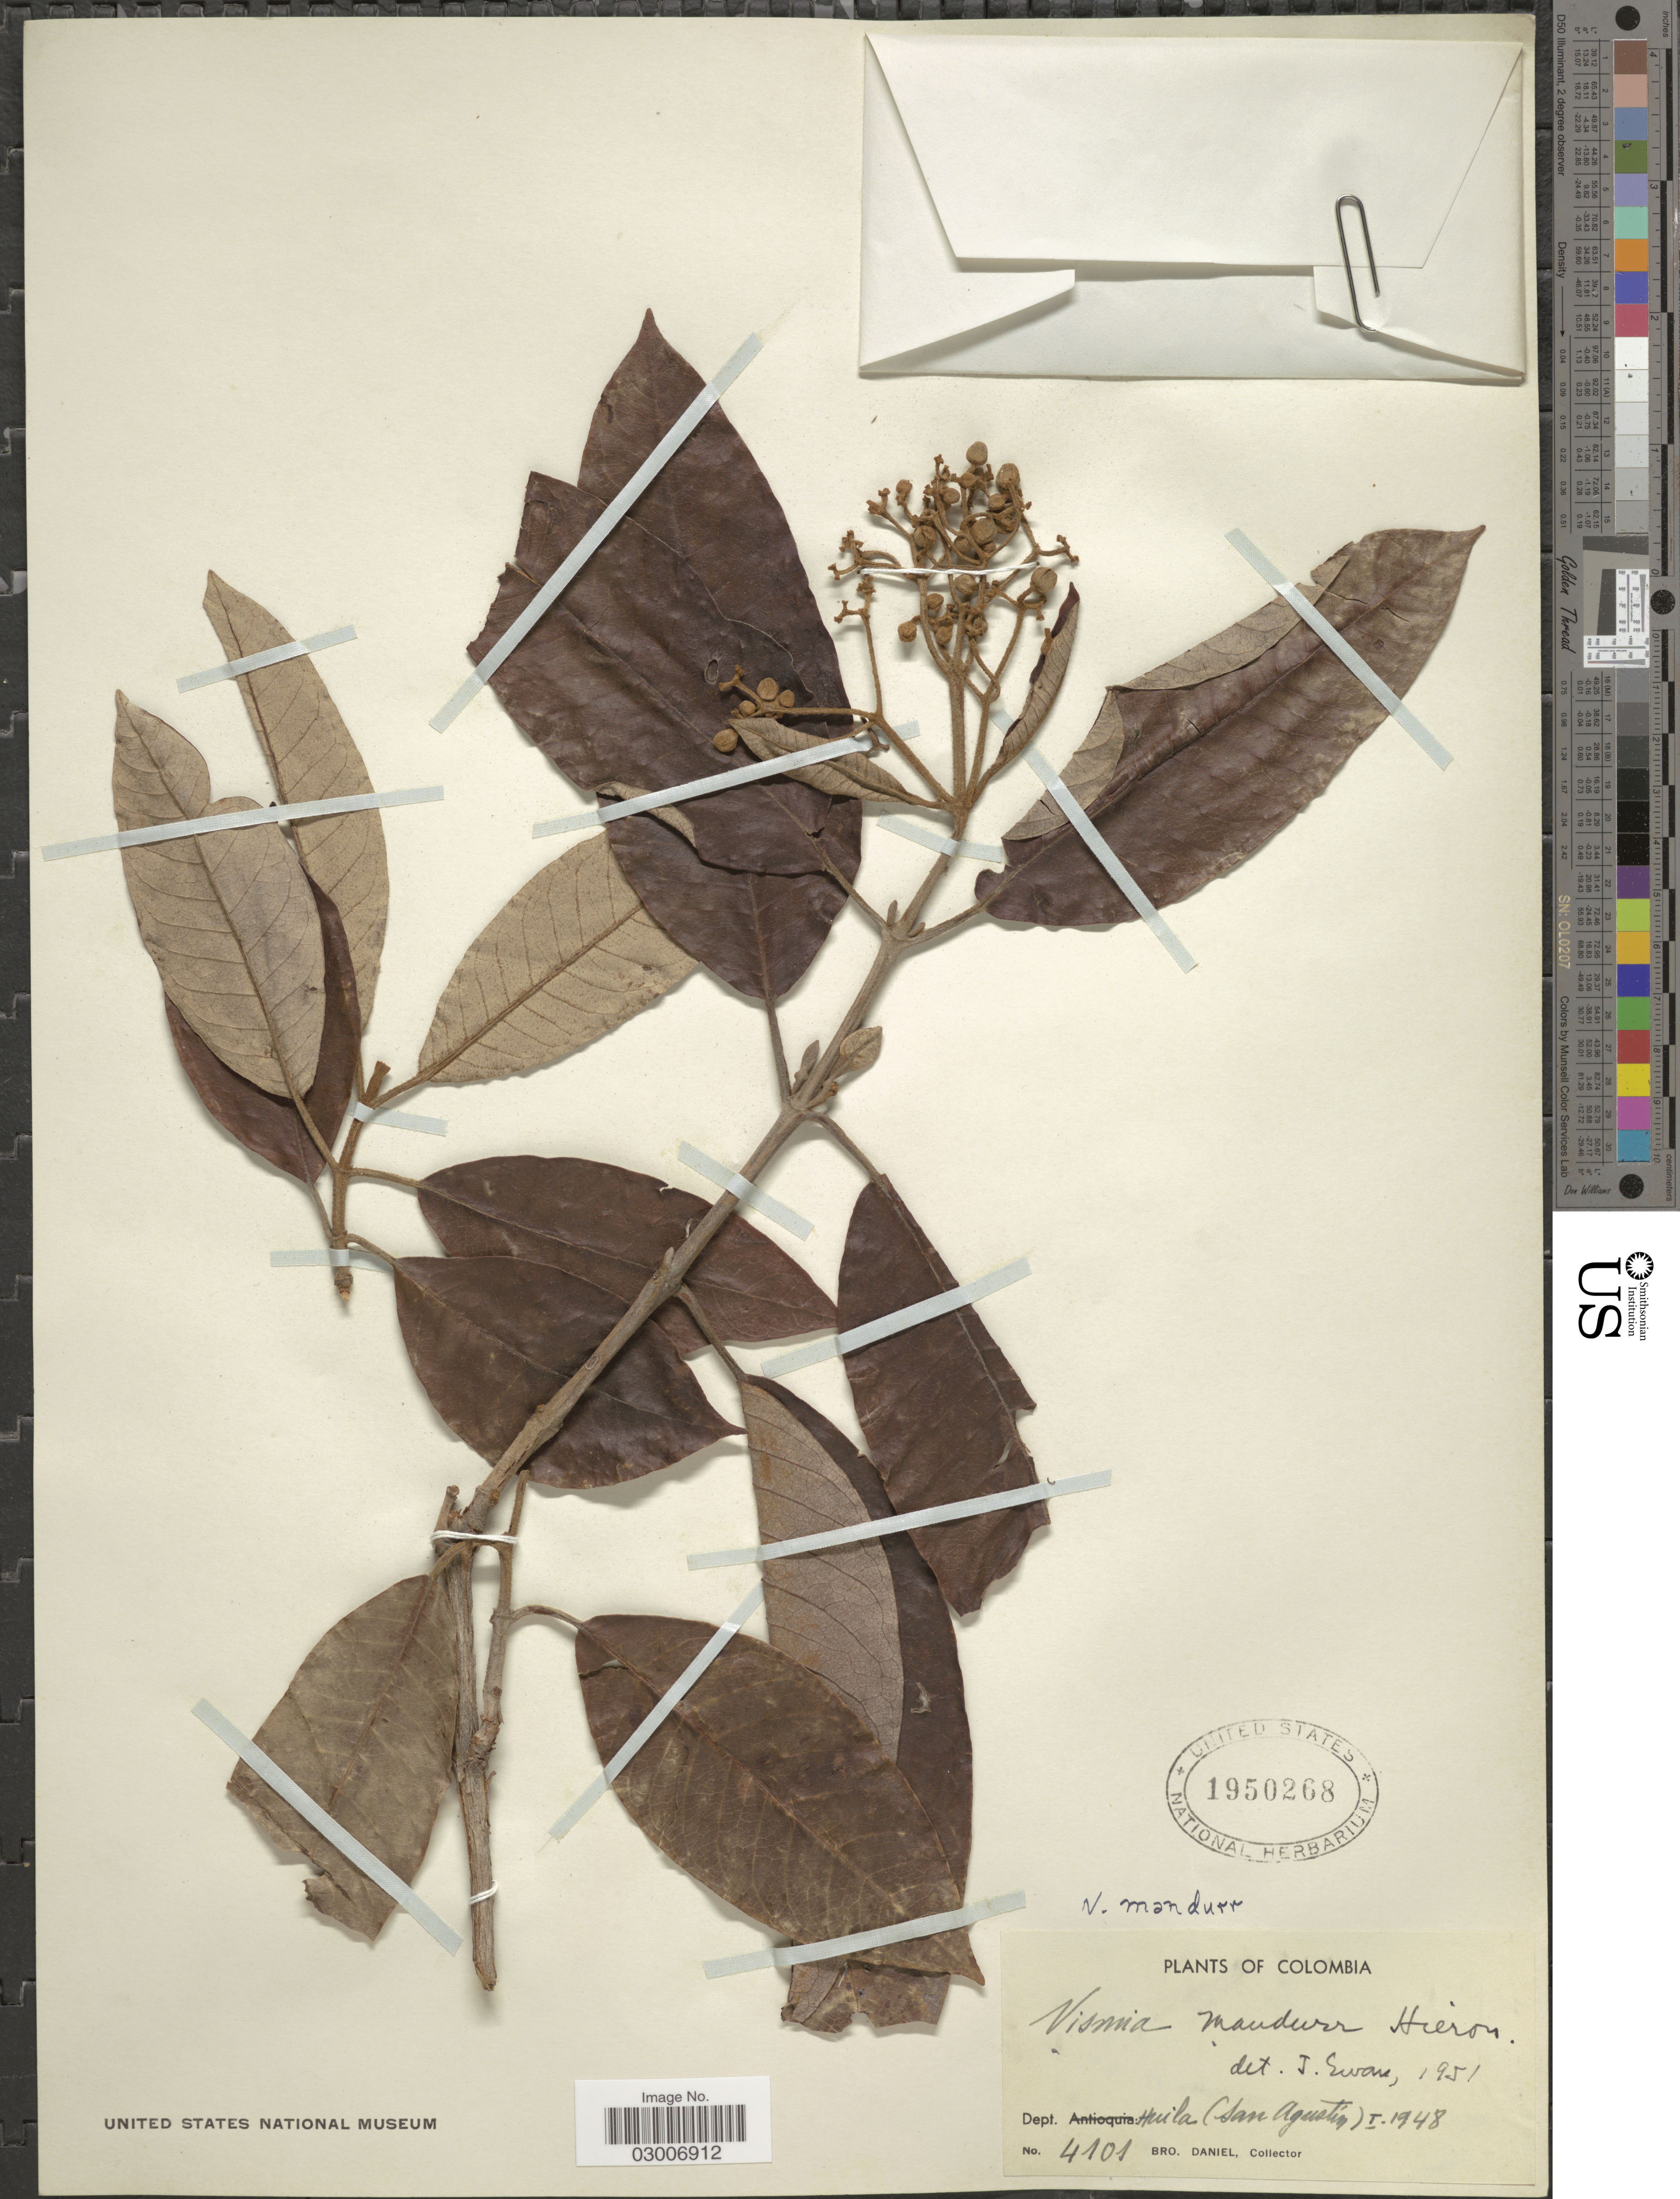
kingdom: Plantae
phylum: Tracheophyta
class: Magnoliopsida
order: Malpighiales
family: Hypericaceae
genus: Vismia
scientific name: Vismia mandurr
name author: Hieron.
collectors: Bro. Daniel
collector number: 4101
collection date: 1948-01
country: Colombia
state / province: Huila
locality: Dept. Huila (San Agustín).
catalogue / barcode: US 1950268